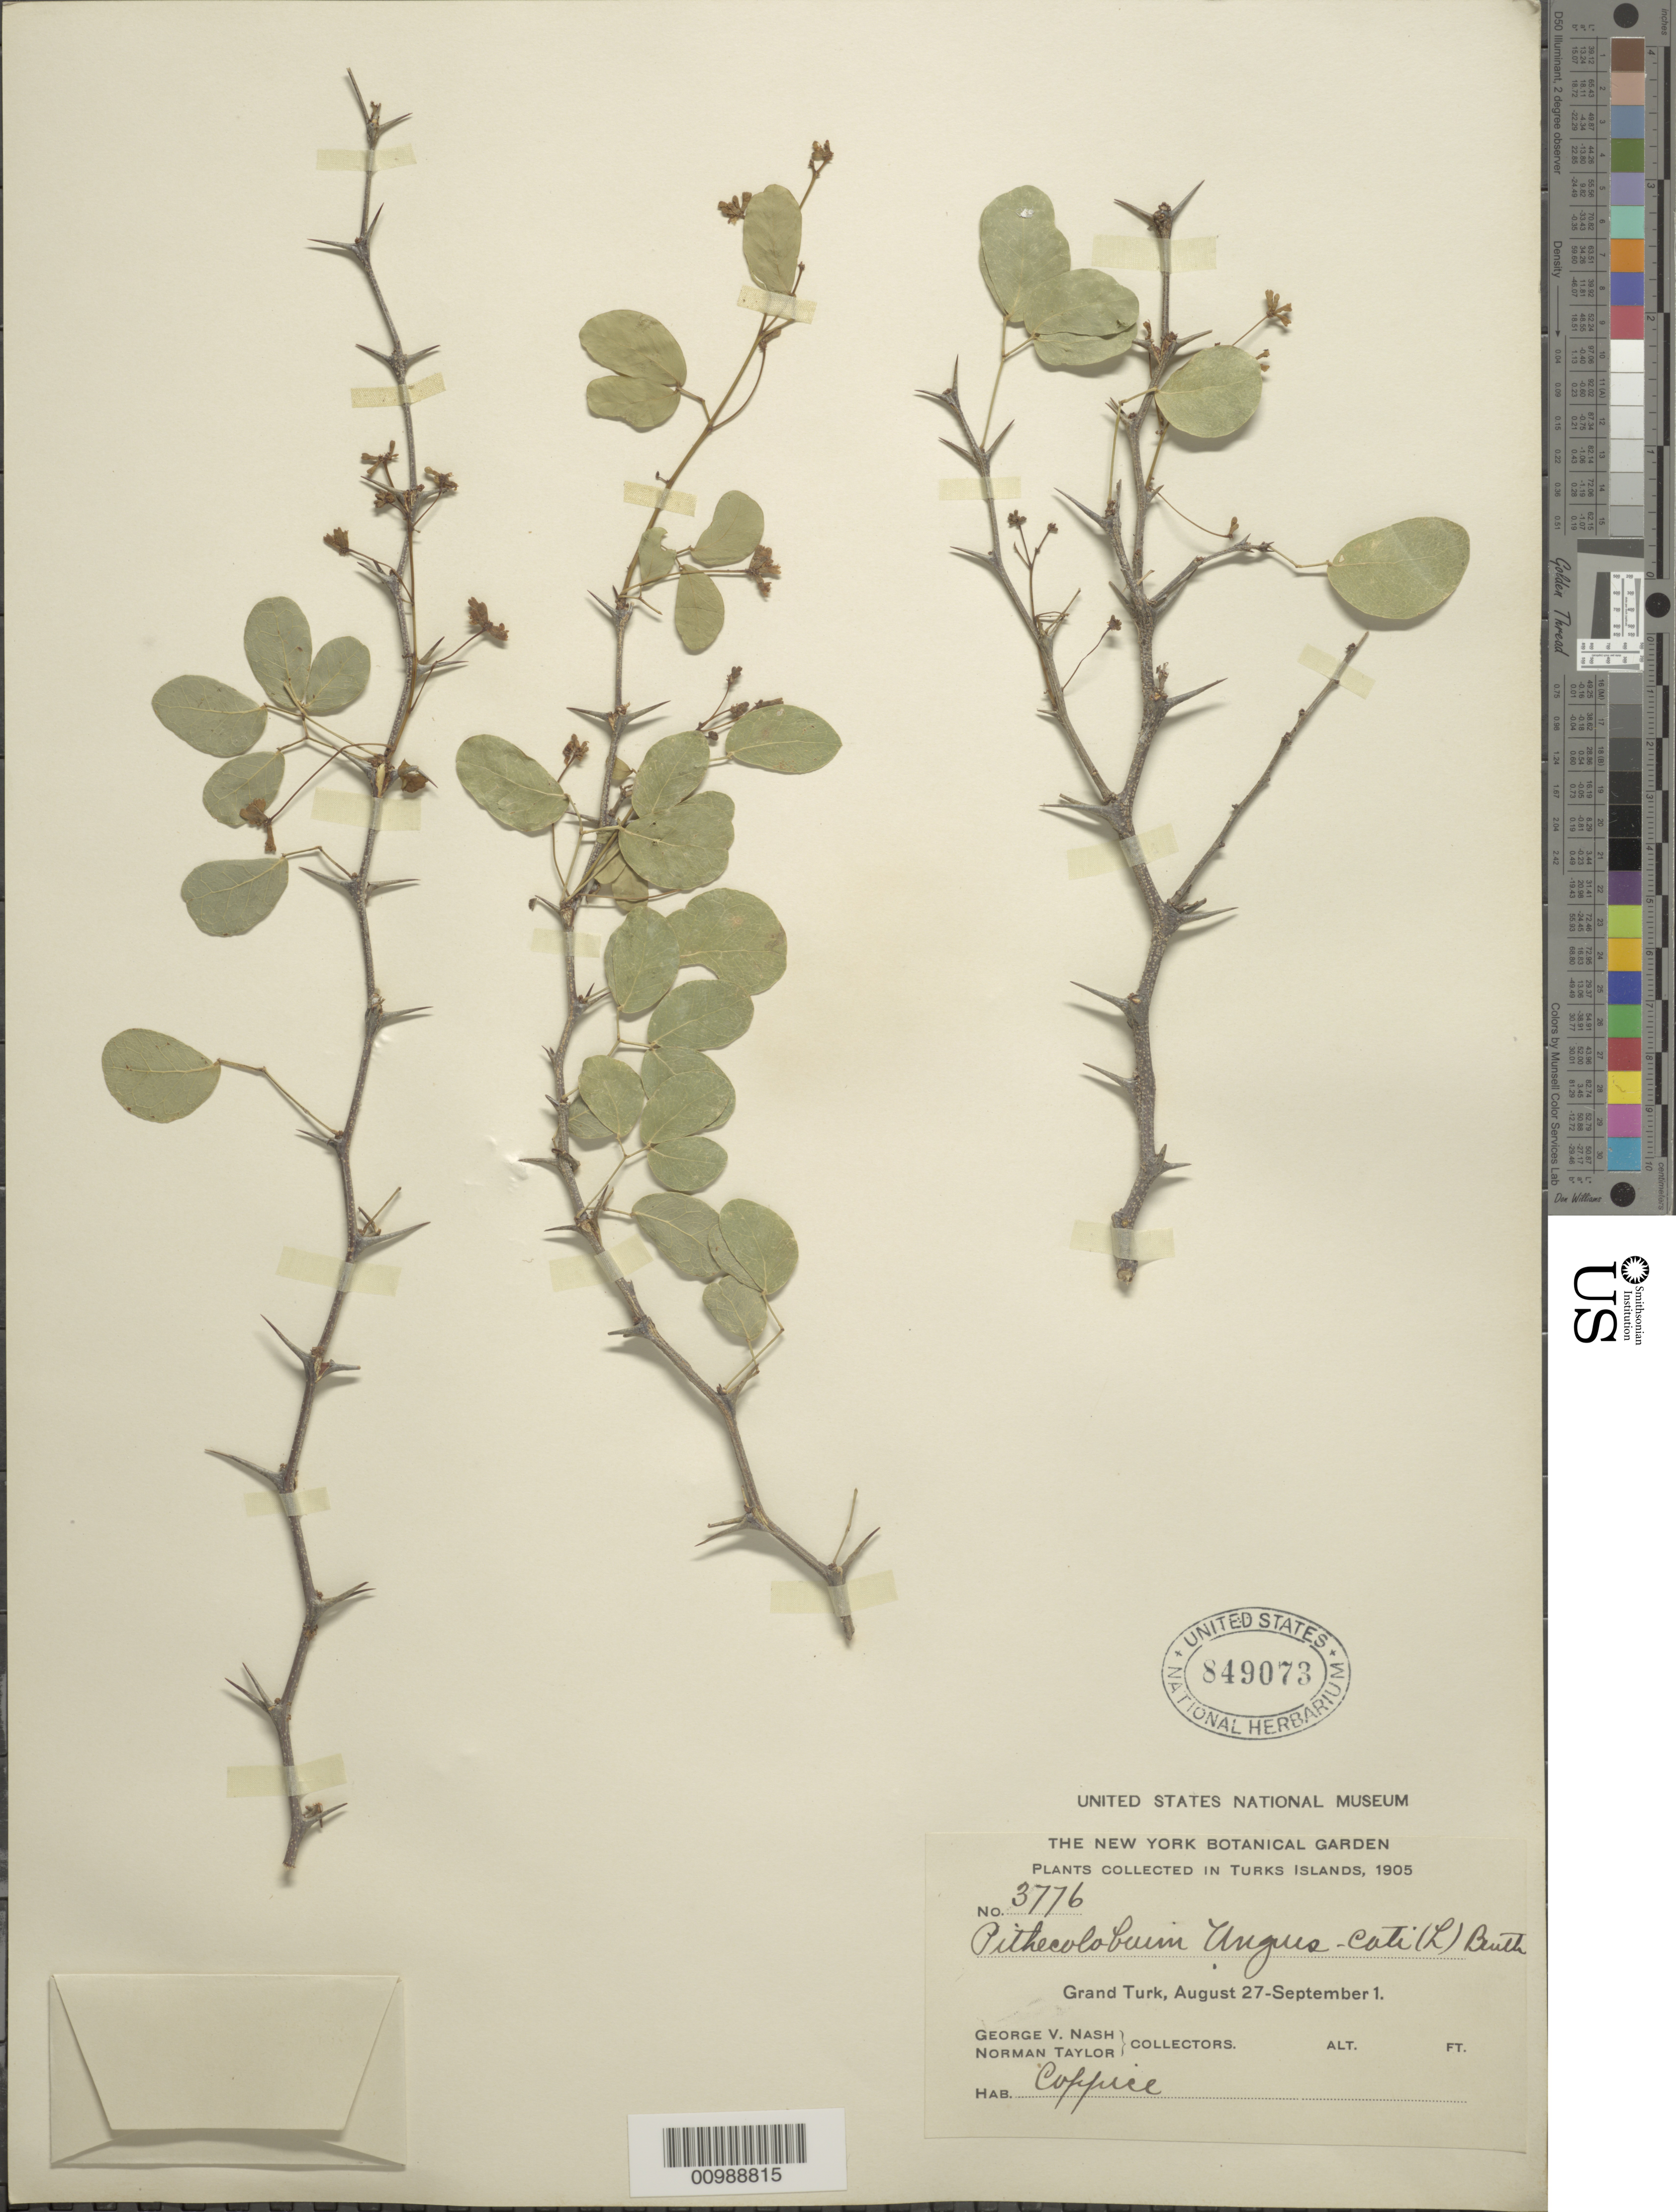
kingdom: Plantae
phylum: Tracheophyta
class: Magnoliopsida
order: Fabales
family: Fabaceae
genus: Pithecellobium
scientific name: Pithecellobium unguis-cati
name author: (L.) Benth.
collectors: G. V. Nash & N. Taylor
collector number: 3776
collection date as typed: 27 Aug 1905 to 01 Sep 1905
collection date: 1905-08-27/1905-09-01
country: Turks and Caicos Islands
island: Grand Turk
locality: Grand Turk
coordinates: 0 N, 0 E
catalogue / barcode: US 849073